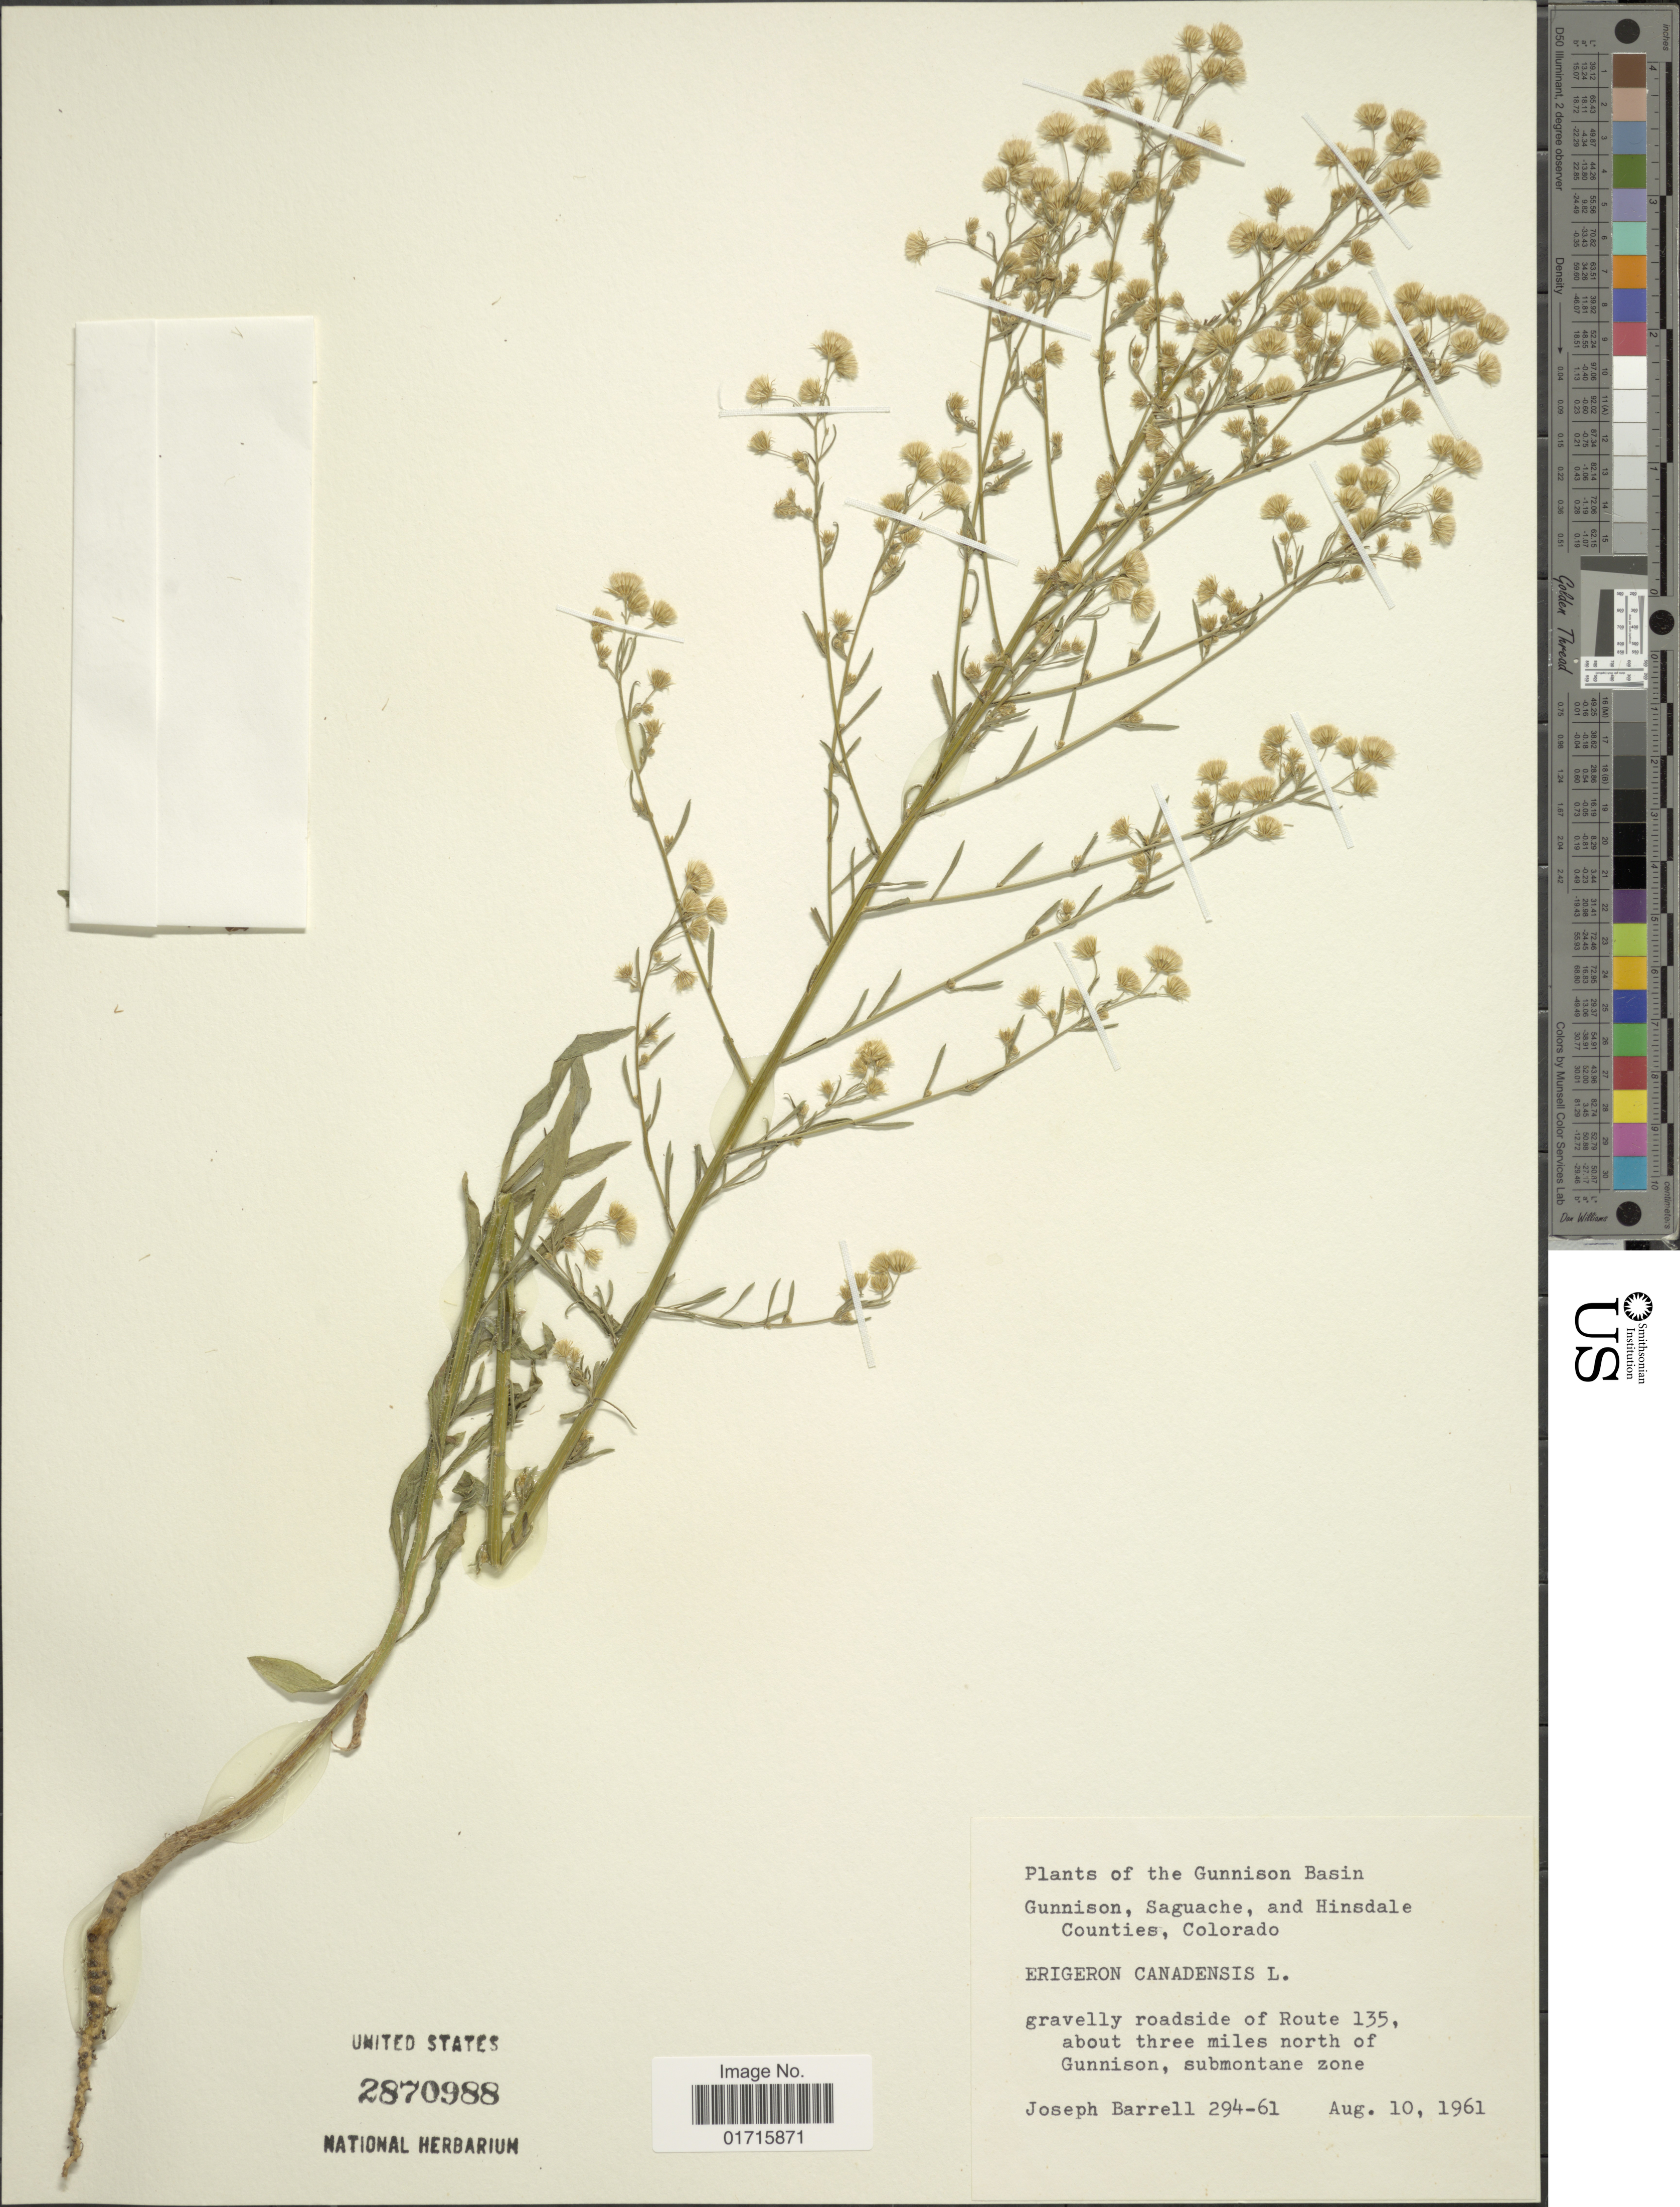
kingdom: Plantae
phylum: Tracheophyta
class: Magnoliopsida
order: Asterales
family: Asteraceae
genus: Conyza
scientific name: Conyza canadensis var. glabrata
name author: (A. Gray) Cronq.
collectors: J. Barrell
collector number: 294-61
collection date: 1961-08-10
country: United States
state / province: Colorado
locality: Gunnison Basin, Route 135, about three miles north of Gunnison, submontane zone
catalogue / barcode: US 2870988